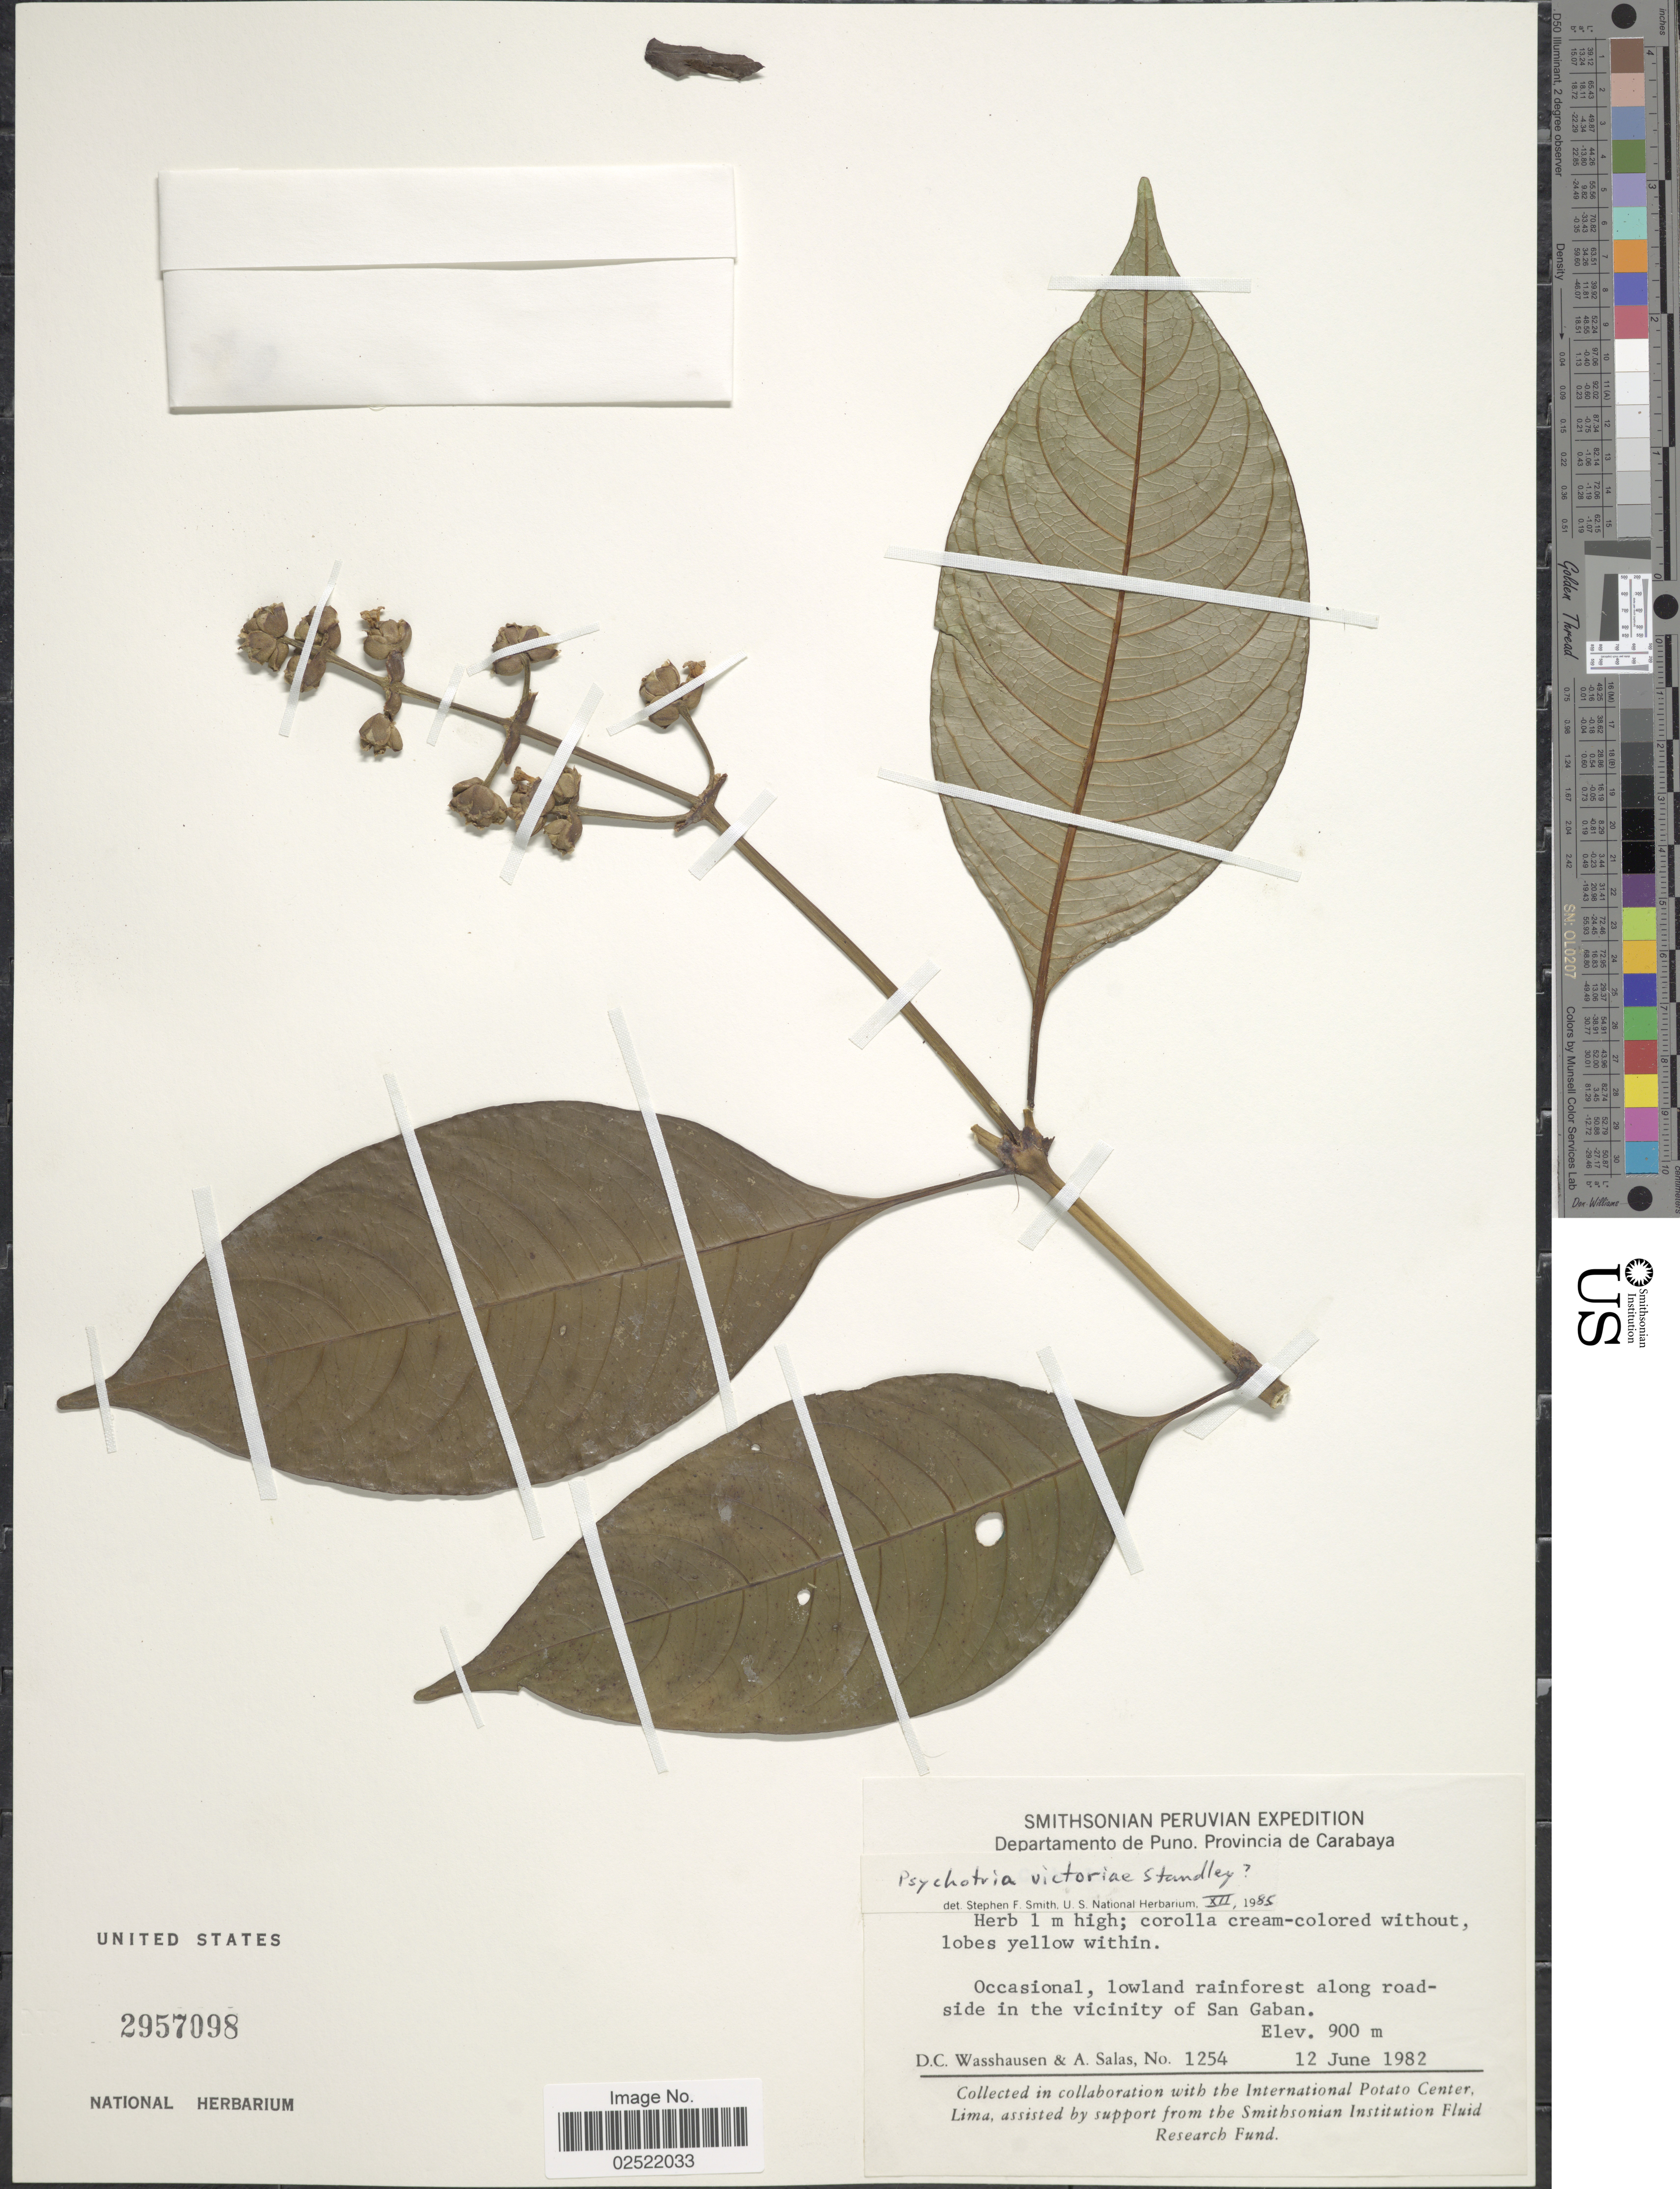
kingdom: Plantae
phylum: Tracheophyta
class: Magnoliopsida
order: Gentianales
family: Rubiaceae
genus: Psychotria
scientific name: Psychotria victoriae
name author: Standl.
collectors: D. C. Wasshausen & A. Salas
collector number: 1254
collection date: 1982-06-12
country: Peru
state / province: Puno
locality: Departamento de Puno. Provincia de Carabaya. Occasional, lowland rainforest along road-side in the vicinity of San Gaban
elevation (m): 900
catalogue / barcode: US 2957098